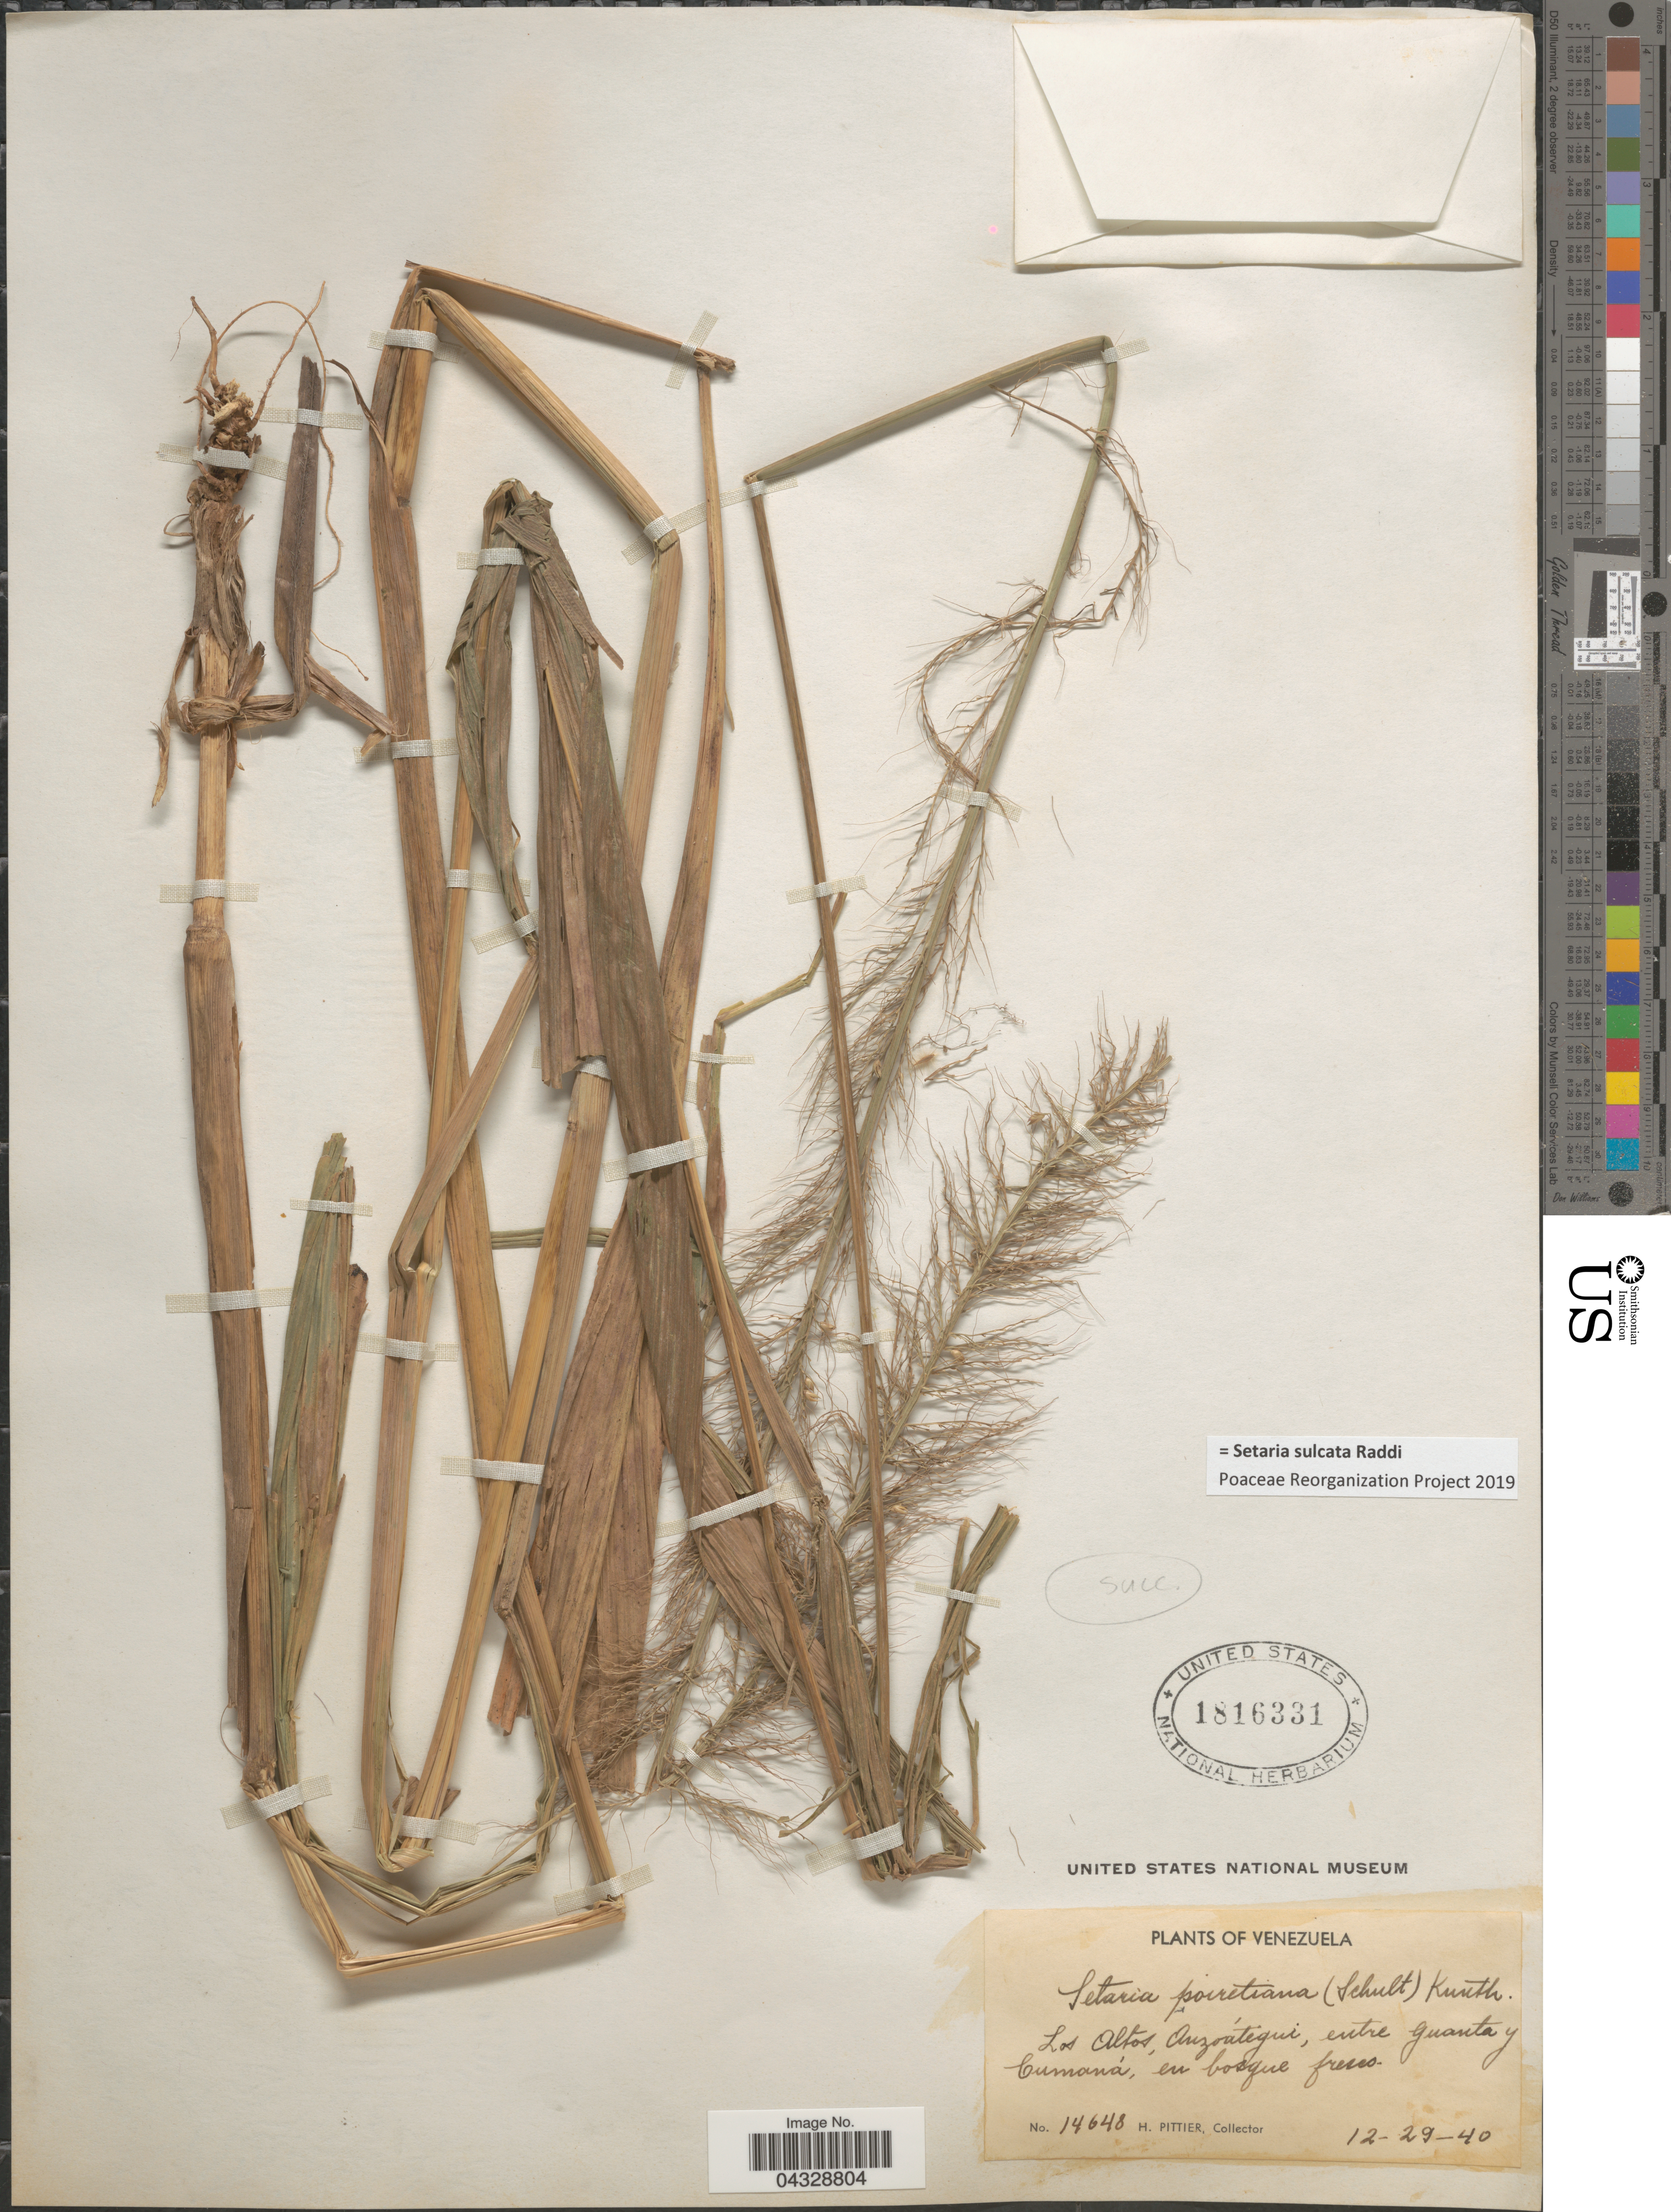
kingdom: Plantae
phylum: Tracheophyta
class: Liliopsida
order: Poales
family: Poaceae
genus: Setaria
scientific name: Setaria sulcata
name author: Raddi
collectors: H. F. Pittier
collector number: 14648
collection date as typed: Transcribed d/m/y: 29/12/40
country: Venezuela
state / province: Anzoategui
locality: Los Altos, entre Guanta y Cumaná.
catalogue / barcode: US 1816331